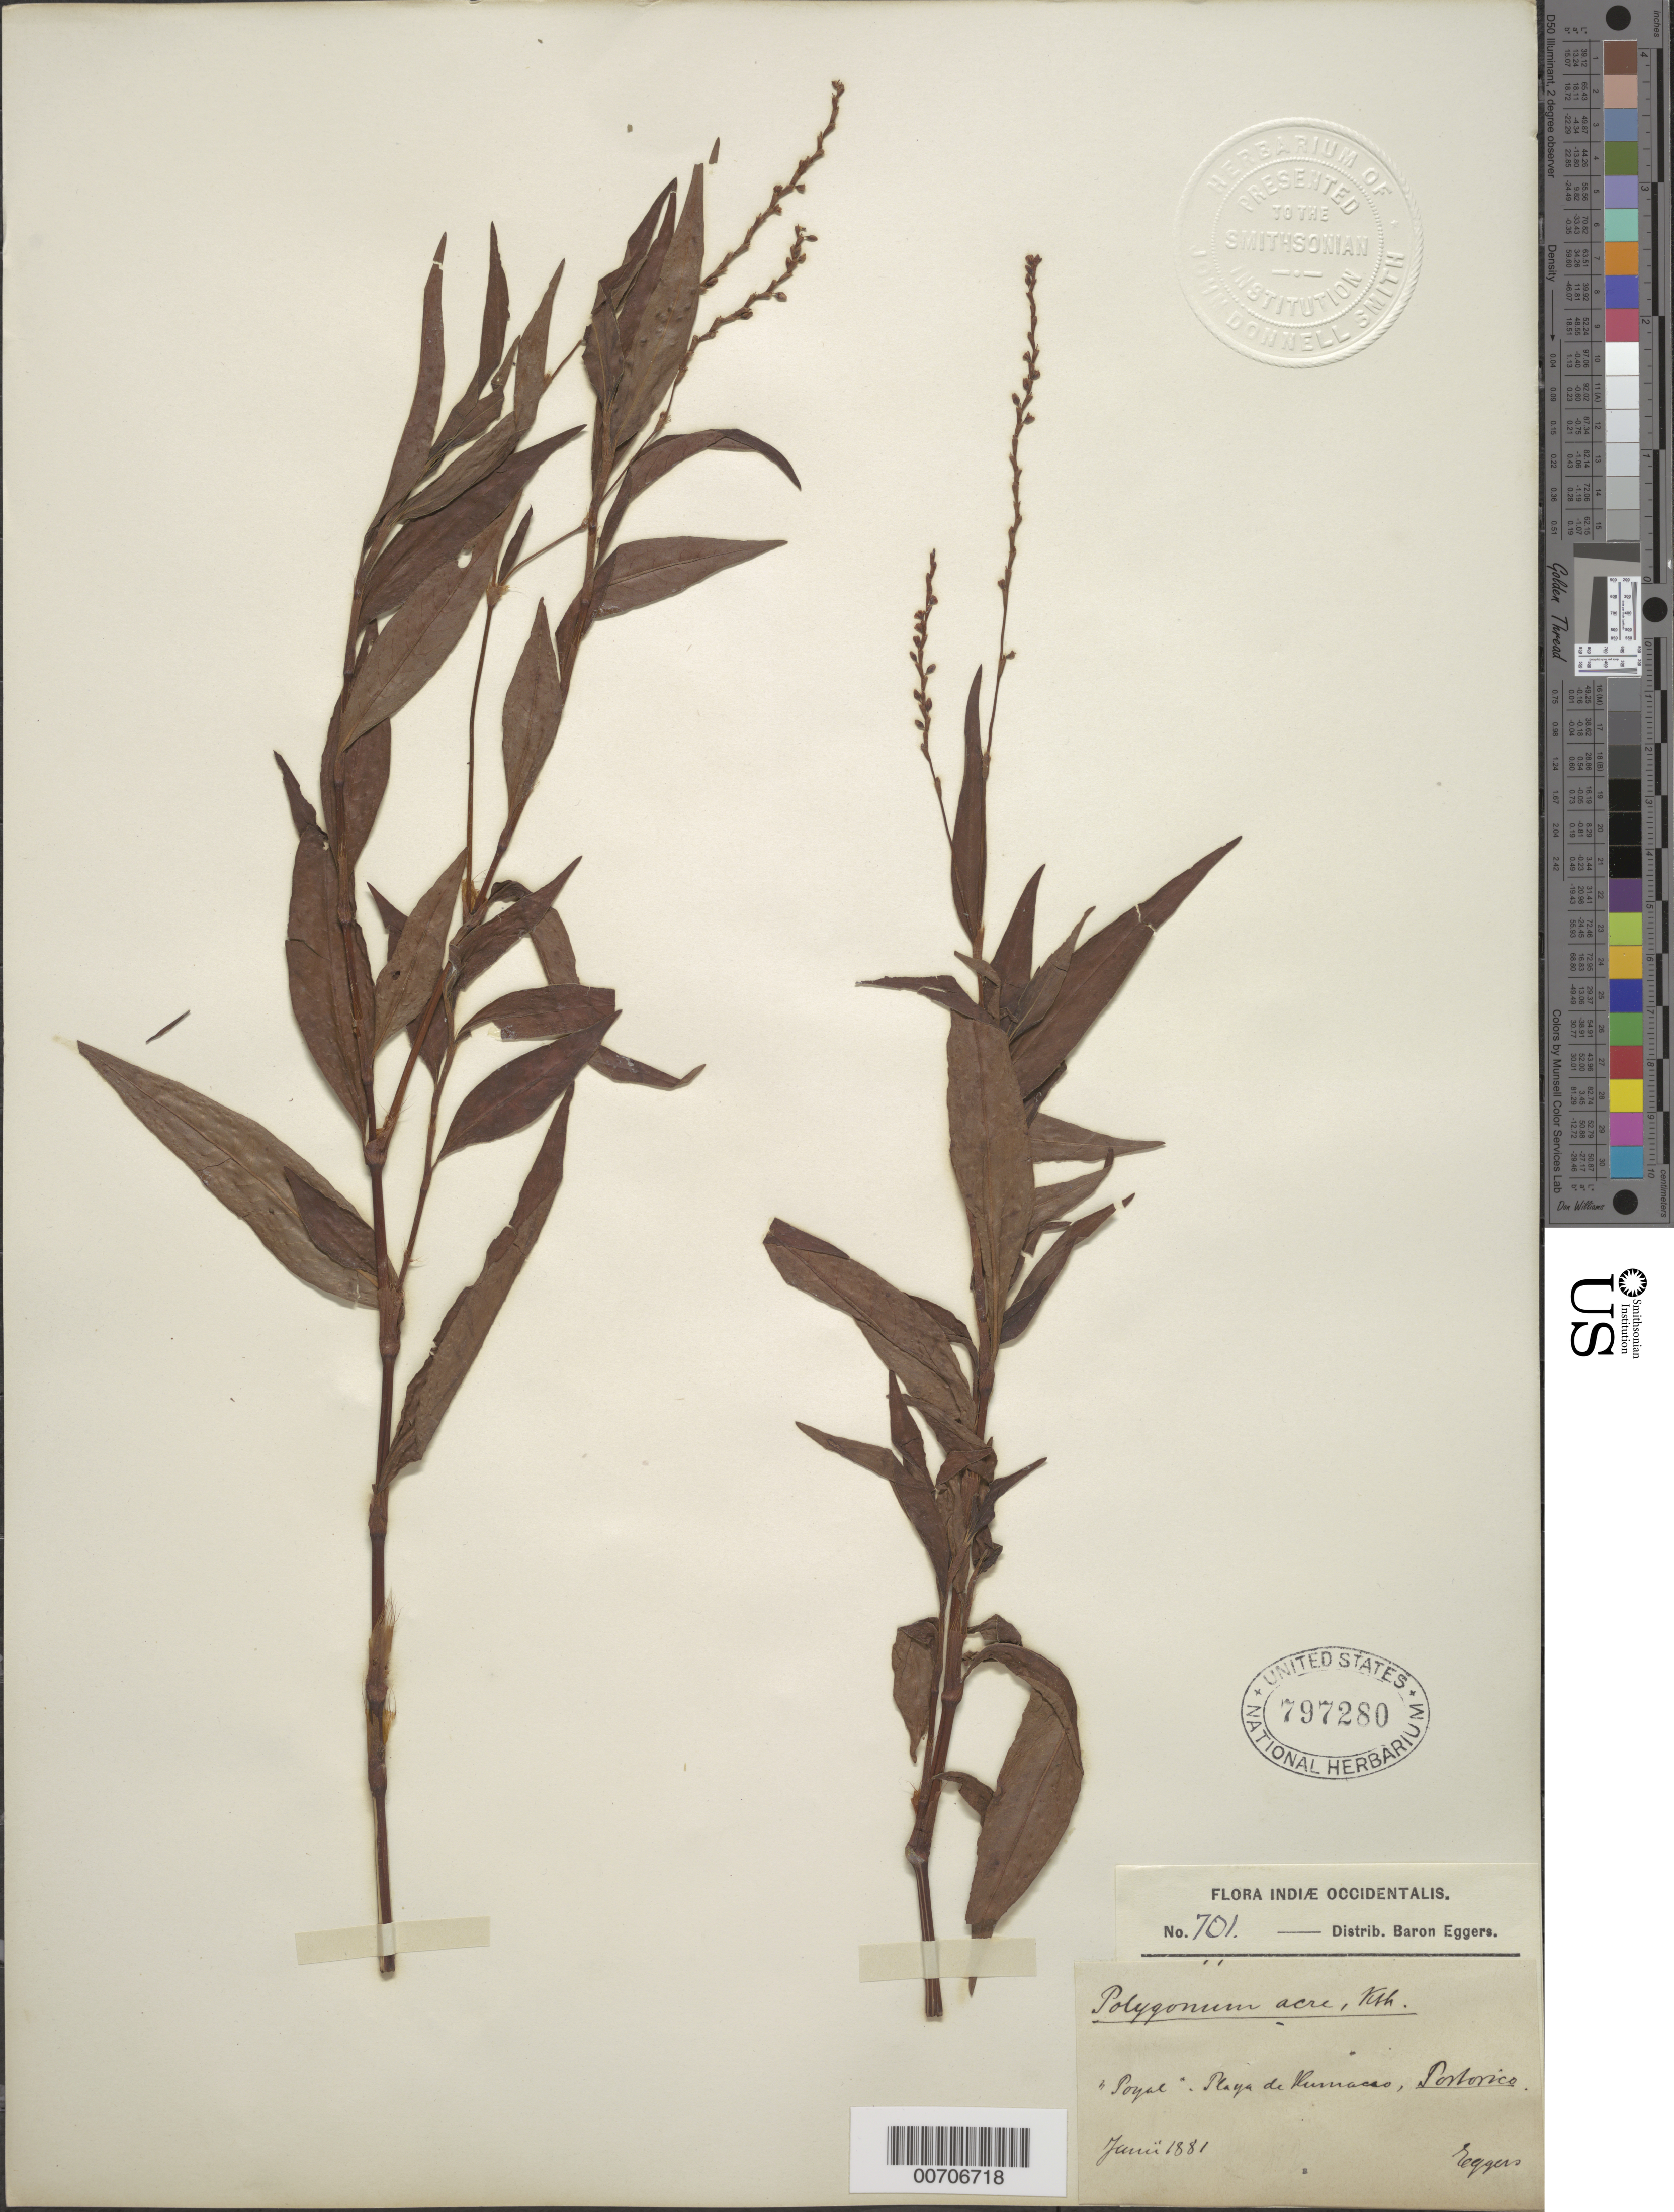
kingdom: Plantae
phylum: Tracheophyta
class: Magnoliopsida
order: Caryophyllales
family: Polygonaceae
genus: Polygonum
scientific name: Polygonum acre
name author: Kunth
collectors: H. F. A. von Eggers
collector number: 701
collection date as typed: Jun 1881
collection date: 1881-06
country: Puerto Rico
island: Greater Antilles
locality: "Poyal", Playa de Humacao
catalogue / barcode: US 797280